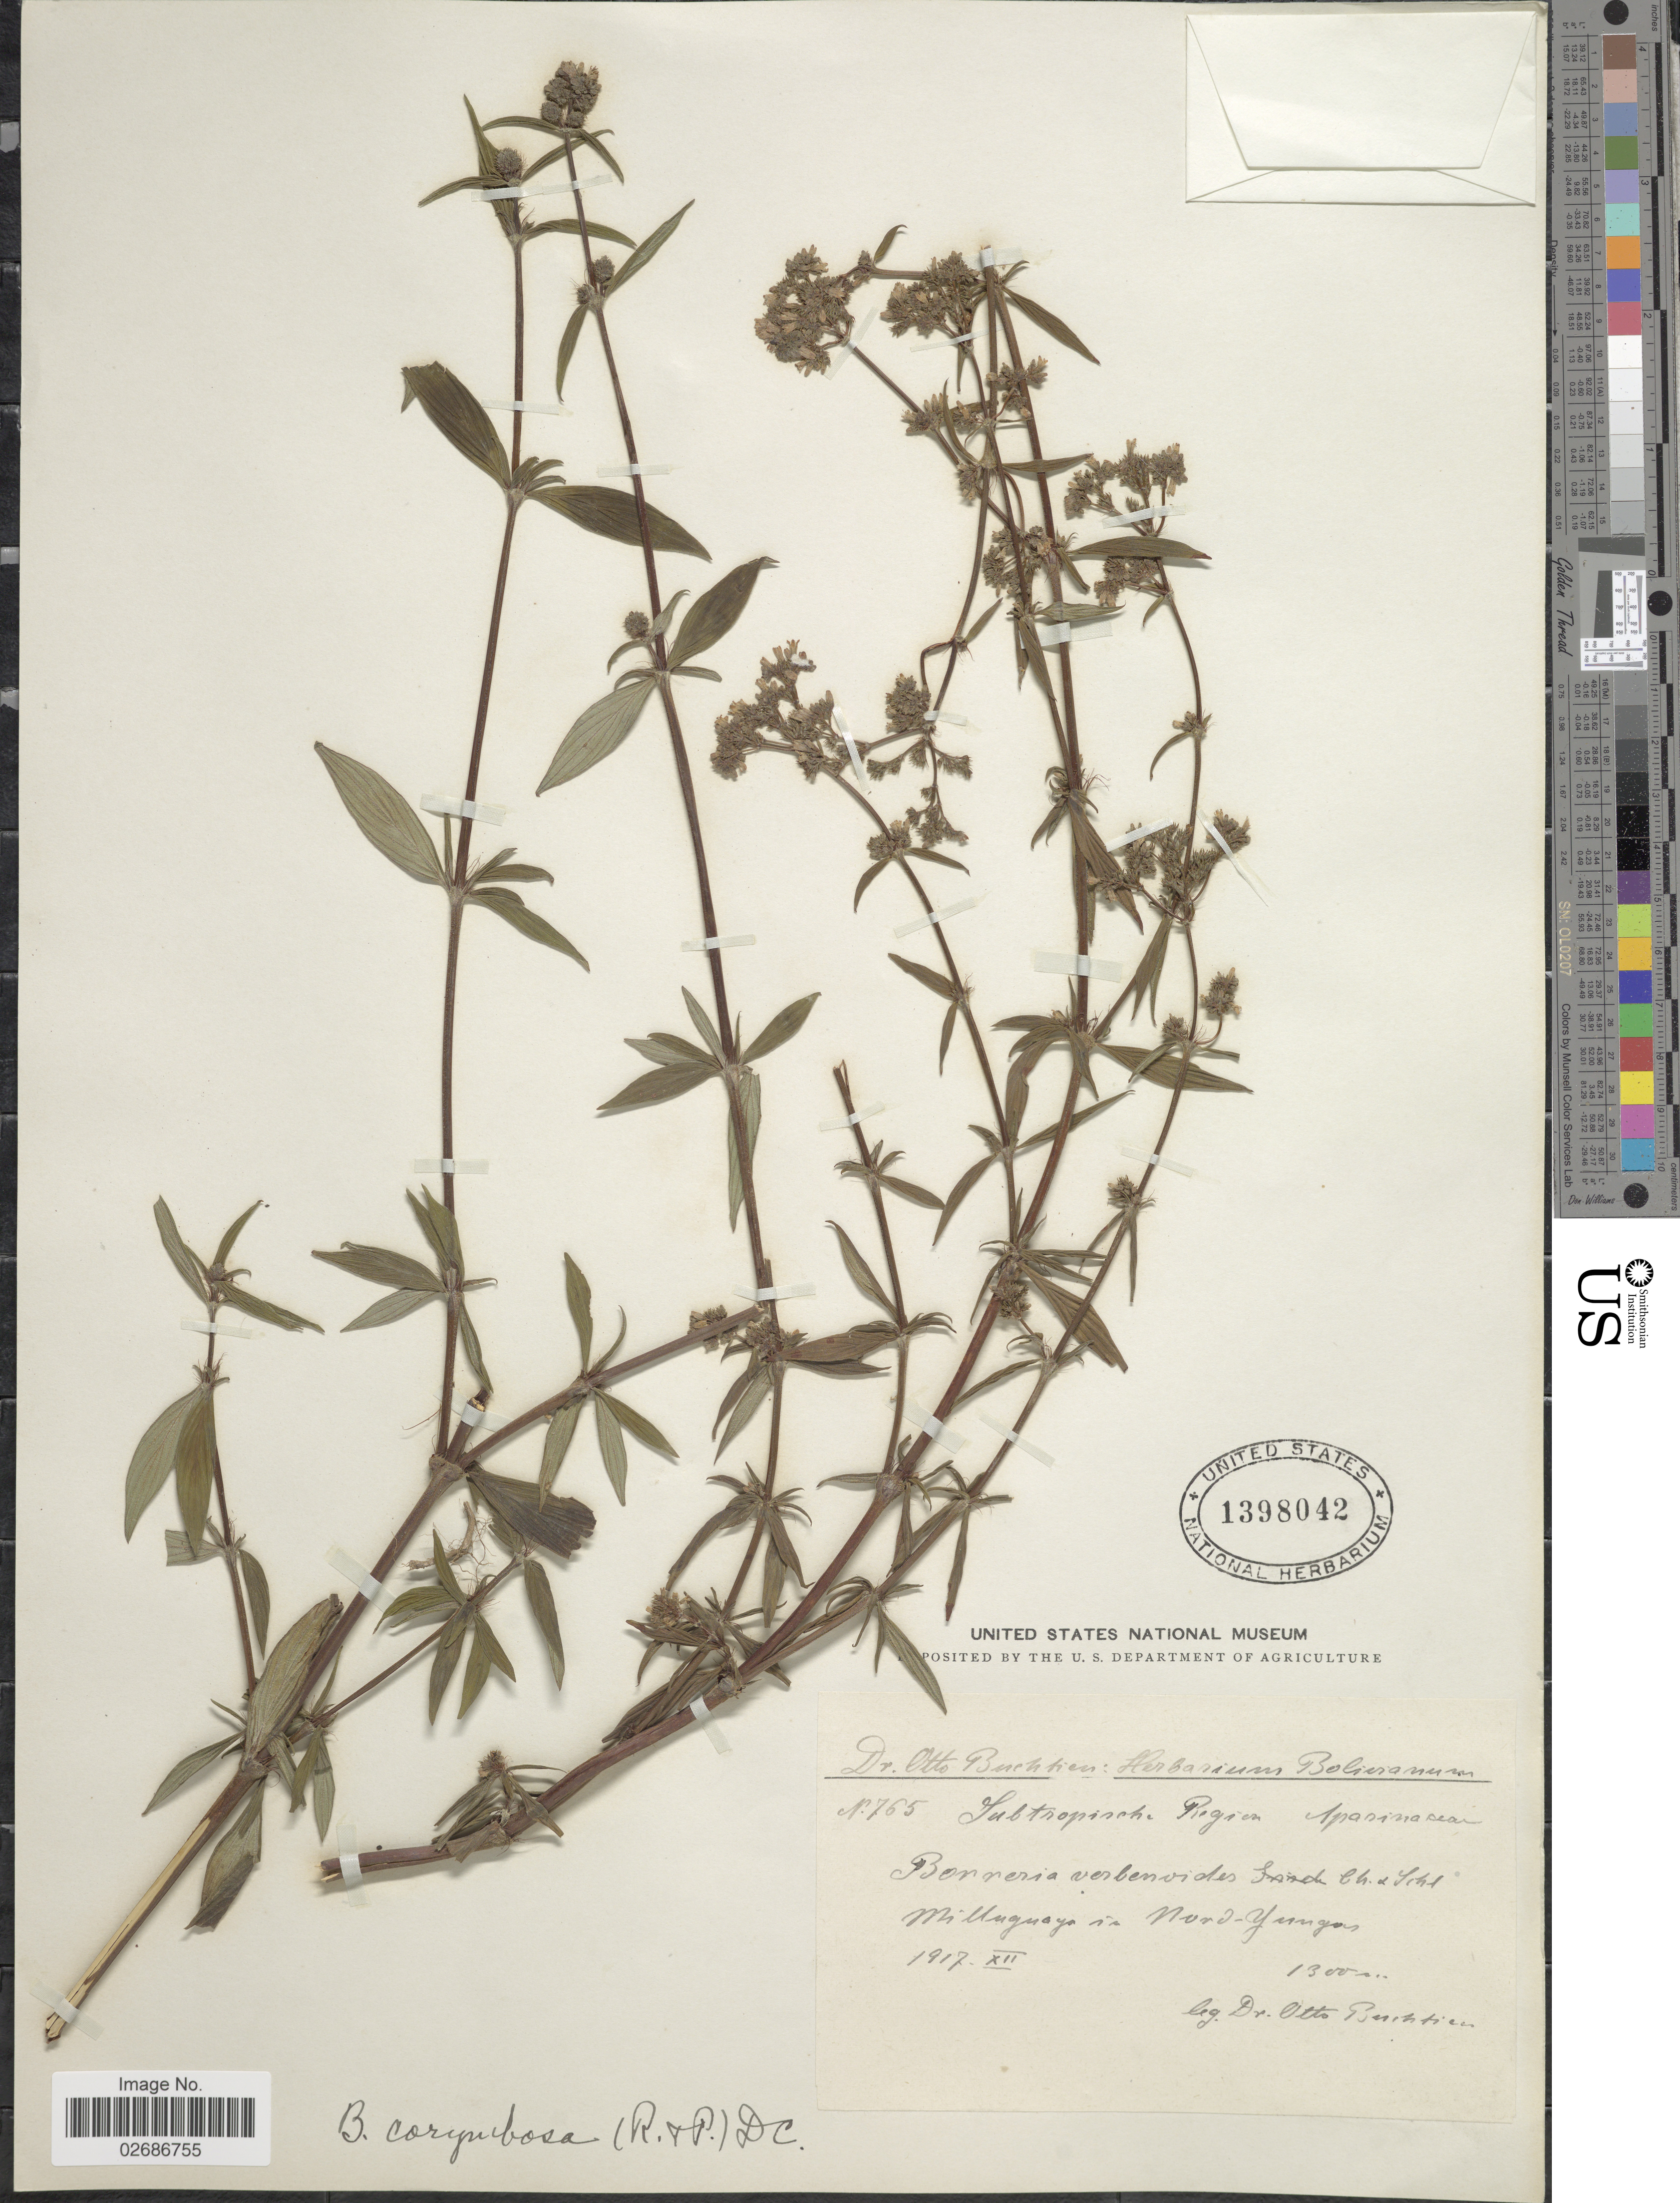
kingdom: Plantae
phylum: Tracheophyta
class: Magnoliopsida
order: Gentianales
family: Rubiaceae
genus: Borreria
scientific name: Borreria peruviana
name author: (Pers.) L.B. Sm. & Downs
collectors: O. Buchtien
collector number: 765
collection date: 1917-12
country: Bolivia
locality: Milluguaya in Nord-Yungas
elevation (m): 1300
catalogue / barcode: US 1398042